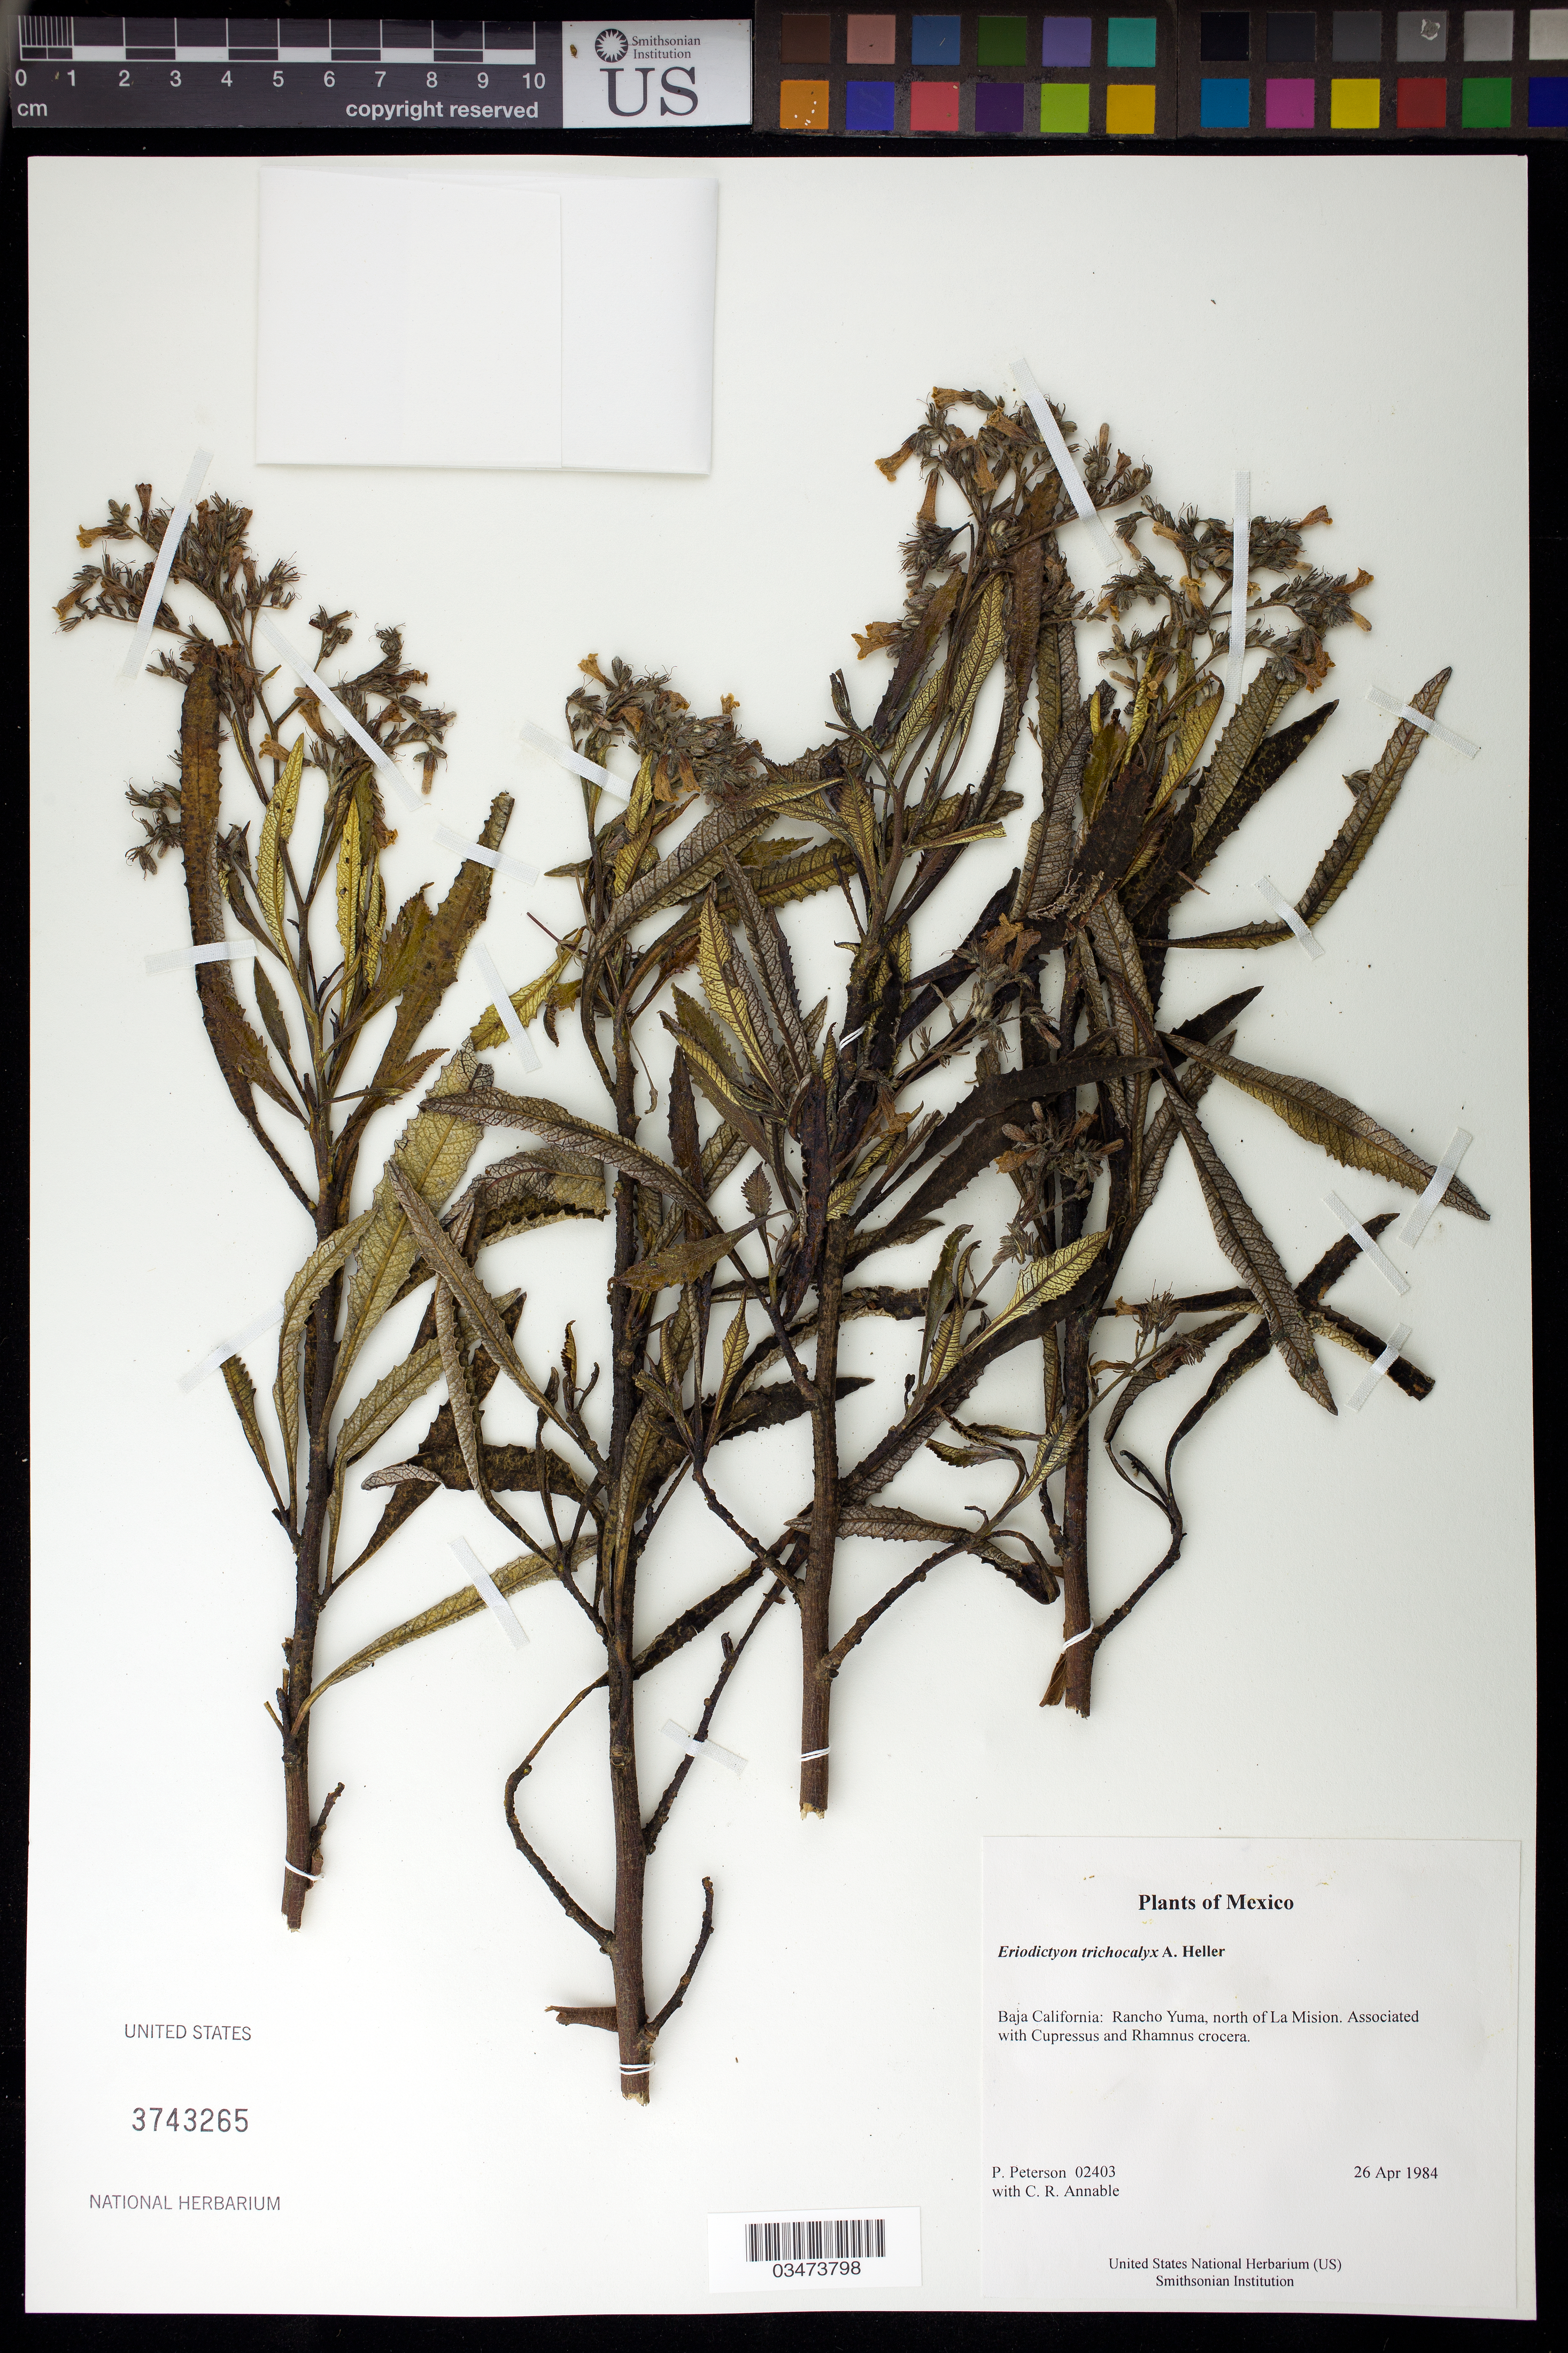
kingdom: Plantae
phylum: Tracheophyta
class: Magnoliopsida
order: Boraginales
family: Namaceae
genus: Eriodictyon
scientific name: Eriodictyon trichocalyx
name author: A. Heller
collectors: P. M. Peterson & C. R. Annable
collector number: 02403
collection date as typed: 26 Apr 1984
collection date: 1984-04-26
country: Mexico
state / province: Baja California Norte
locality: Rancho Yuma, north of La Mision.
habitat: Associated with Cupressus and Rhamnus crocera.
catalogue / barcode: US 3743265